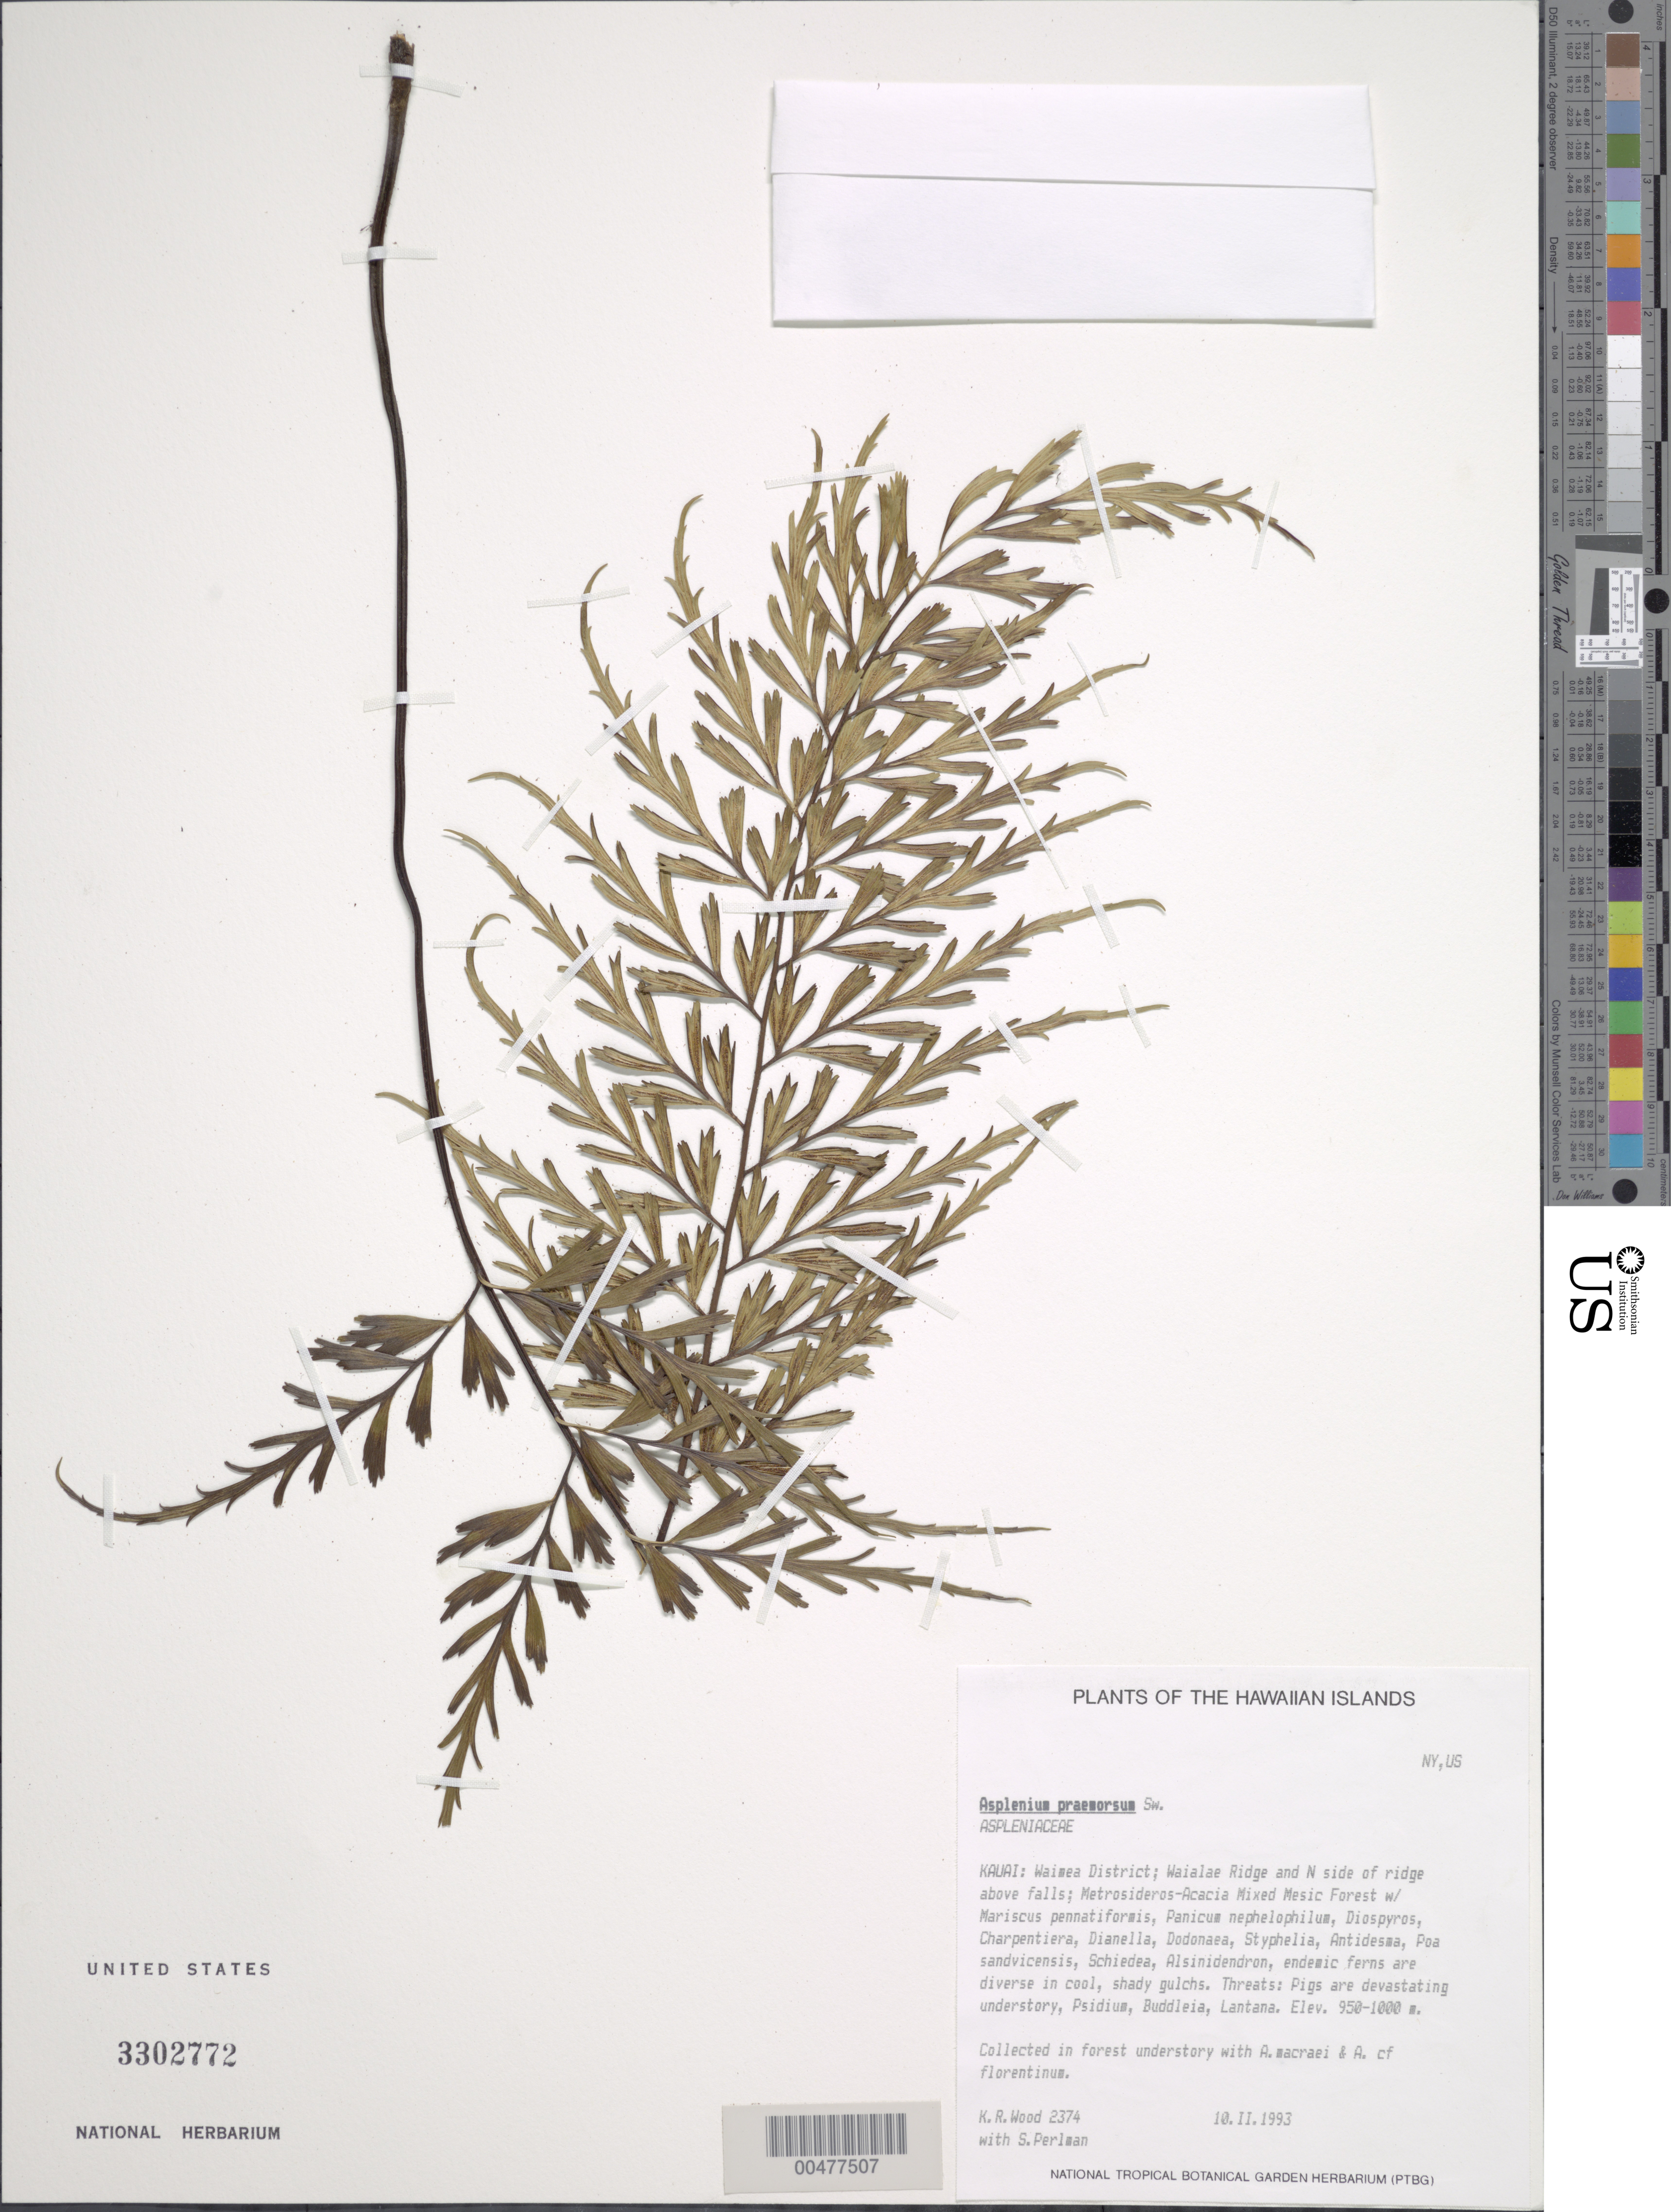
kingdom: Plantae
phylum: Tracheophyta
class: Polypodiopsida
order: Polypodiales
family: Aspleniaceae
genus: Asplenium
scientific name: Asplenium aethiopicum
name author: (Burm. f.) Bech.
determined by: Wagner, W. L., (BOT), Smithsonian Institution - National Museum of Natural History (UNITED STATES)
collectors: K. R. Wood & S. P. Perlman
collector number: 2374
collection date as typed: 10 Feb 1993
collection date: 1993-02-10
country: United States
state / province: Hawaii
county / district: Kauai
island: Kaua'i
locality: Waimea Dist., Waialae Ridge and N side of ridge above falls.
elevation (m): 950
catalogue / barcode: US 3302772